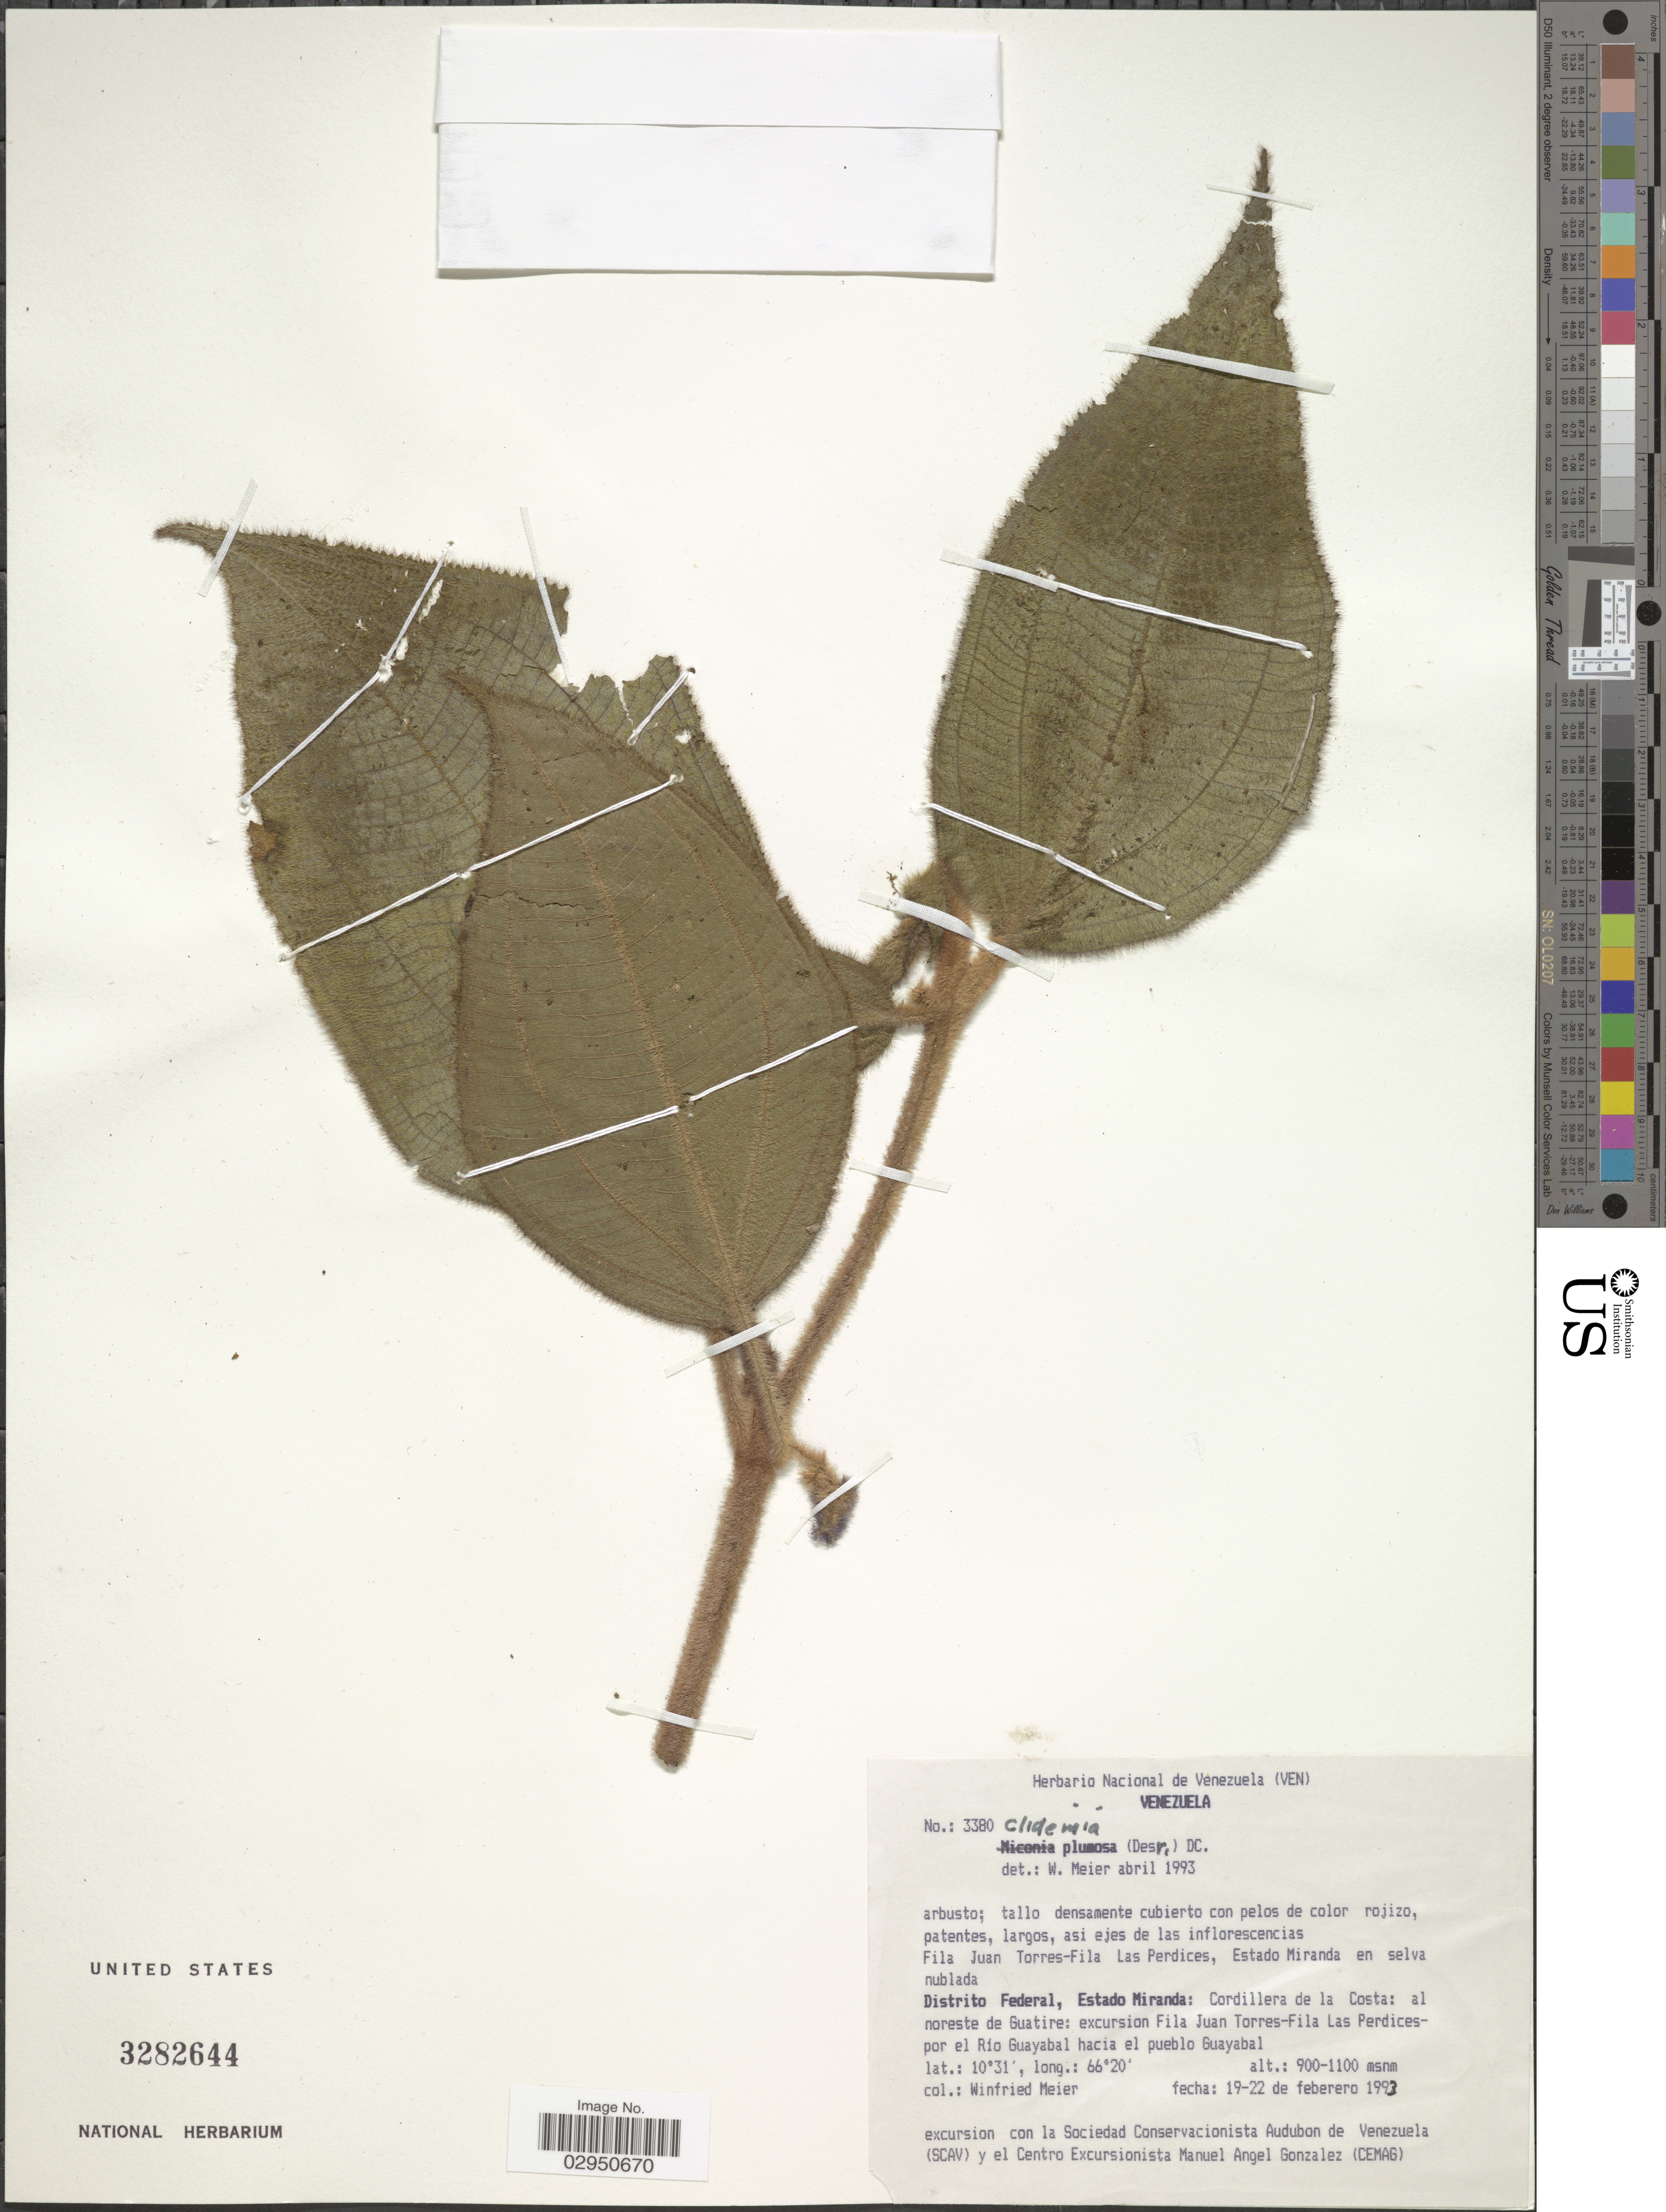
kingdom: Plantae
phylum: Tracheophyta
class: Magnoliopsida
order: Myrtales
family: Melastomataceae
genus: Clidemia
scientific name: Clidemia plumosa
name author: DC.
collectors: W. Meier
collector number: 3380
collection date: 1993-02-19/1993-02-22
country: Venezuela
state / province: Miranda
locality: Distrito Federal: Cordillera de la Costa: al noreste de Guatire: excursion Fila Juan Torres-Fila Las Perdices-por el Río Guayabal hacia el pueblo Guayabal.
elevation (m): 900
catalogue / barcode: US 3282644